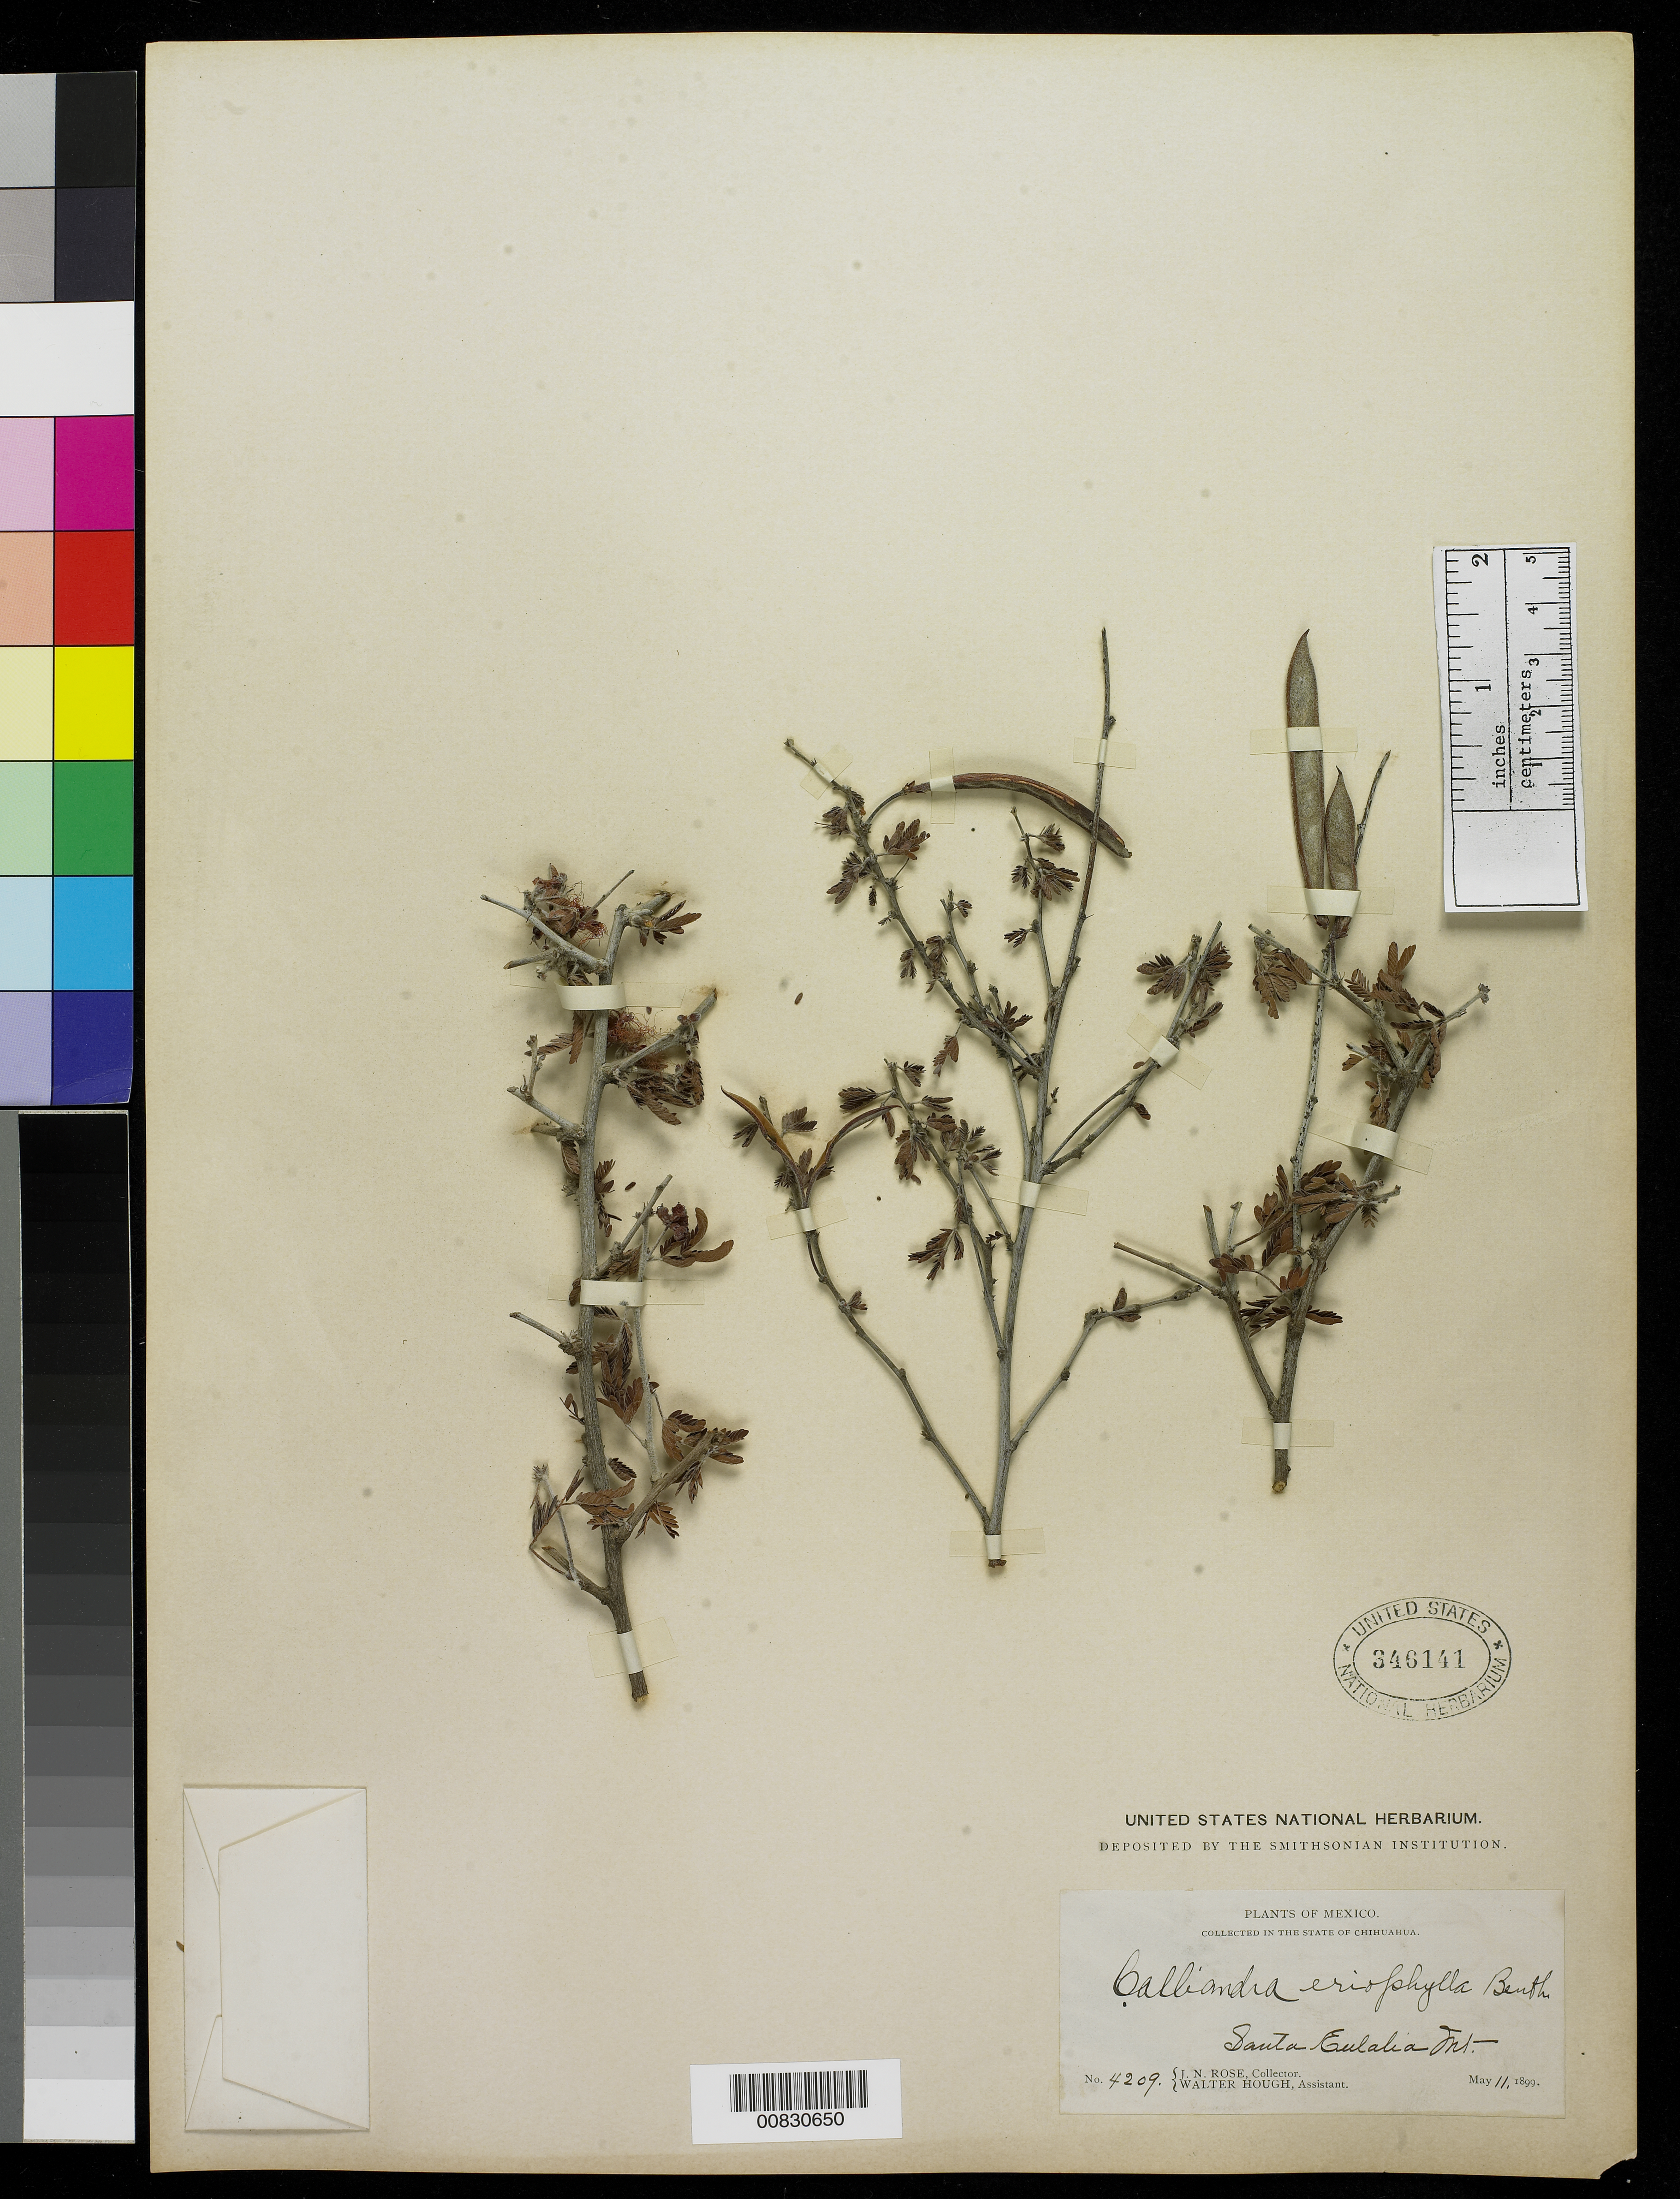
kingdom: Plantae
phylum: Tracheophyta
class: Magnoliopsida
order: Fabales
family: Fabaceae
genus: Calliandra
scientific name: Calliandra eriophylla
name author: Benth.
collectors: J. N. Rose & W. Hough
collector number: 4209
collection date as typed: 11 May 1899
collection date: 1899-05-11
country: Mexico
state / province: Chihuahua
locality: Santa Eulalia Mts., Chihuahua.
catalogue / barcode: US 346141